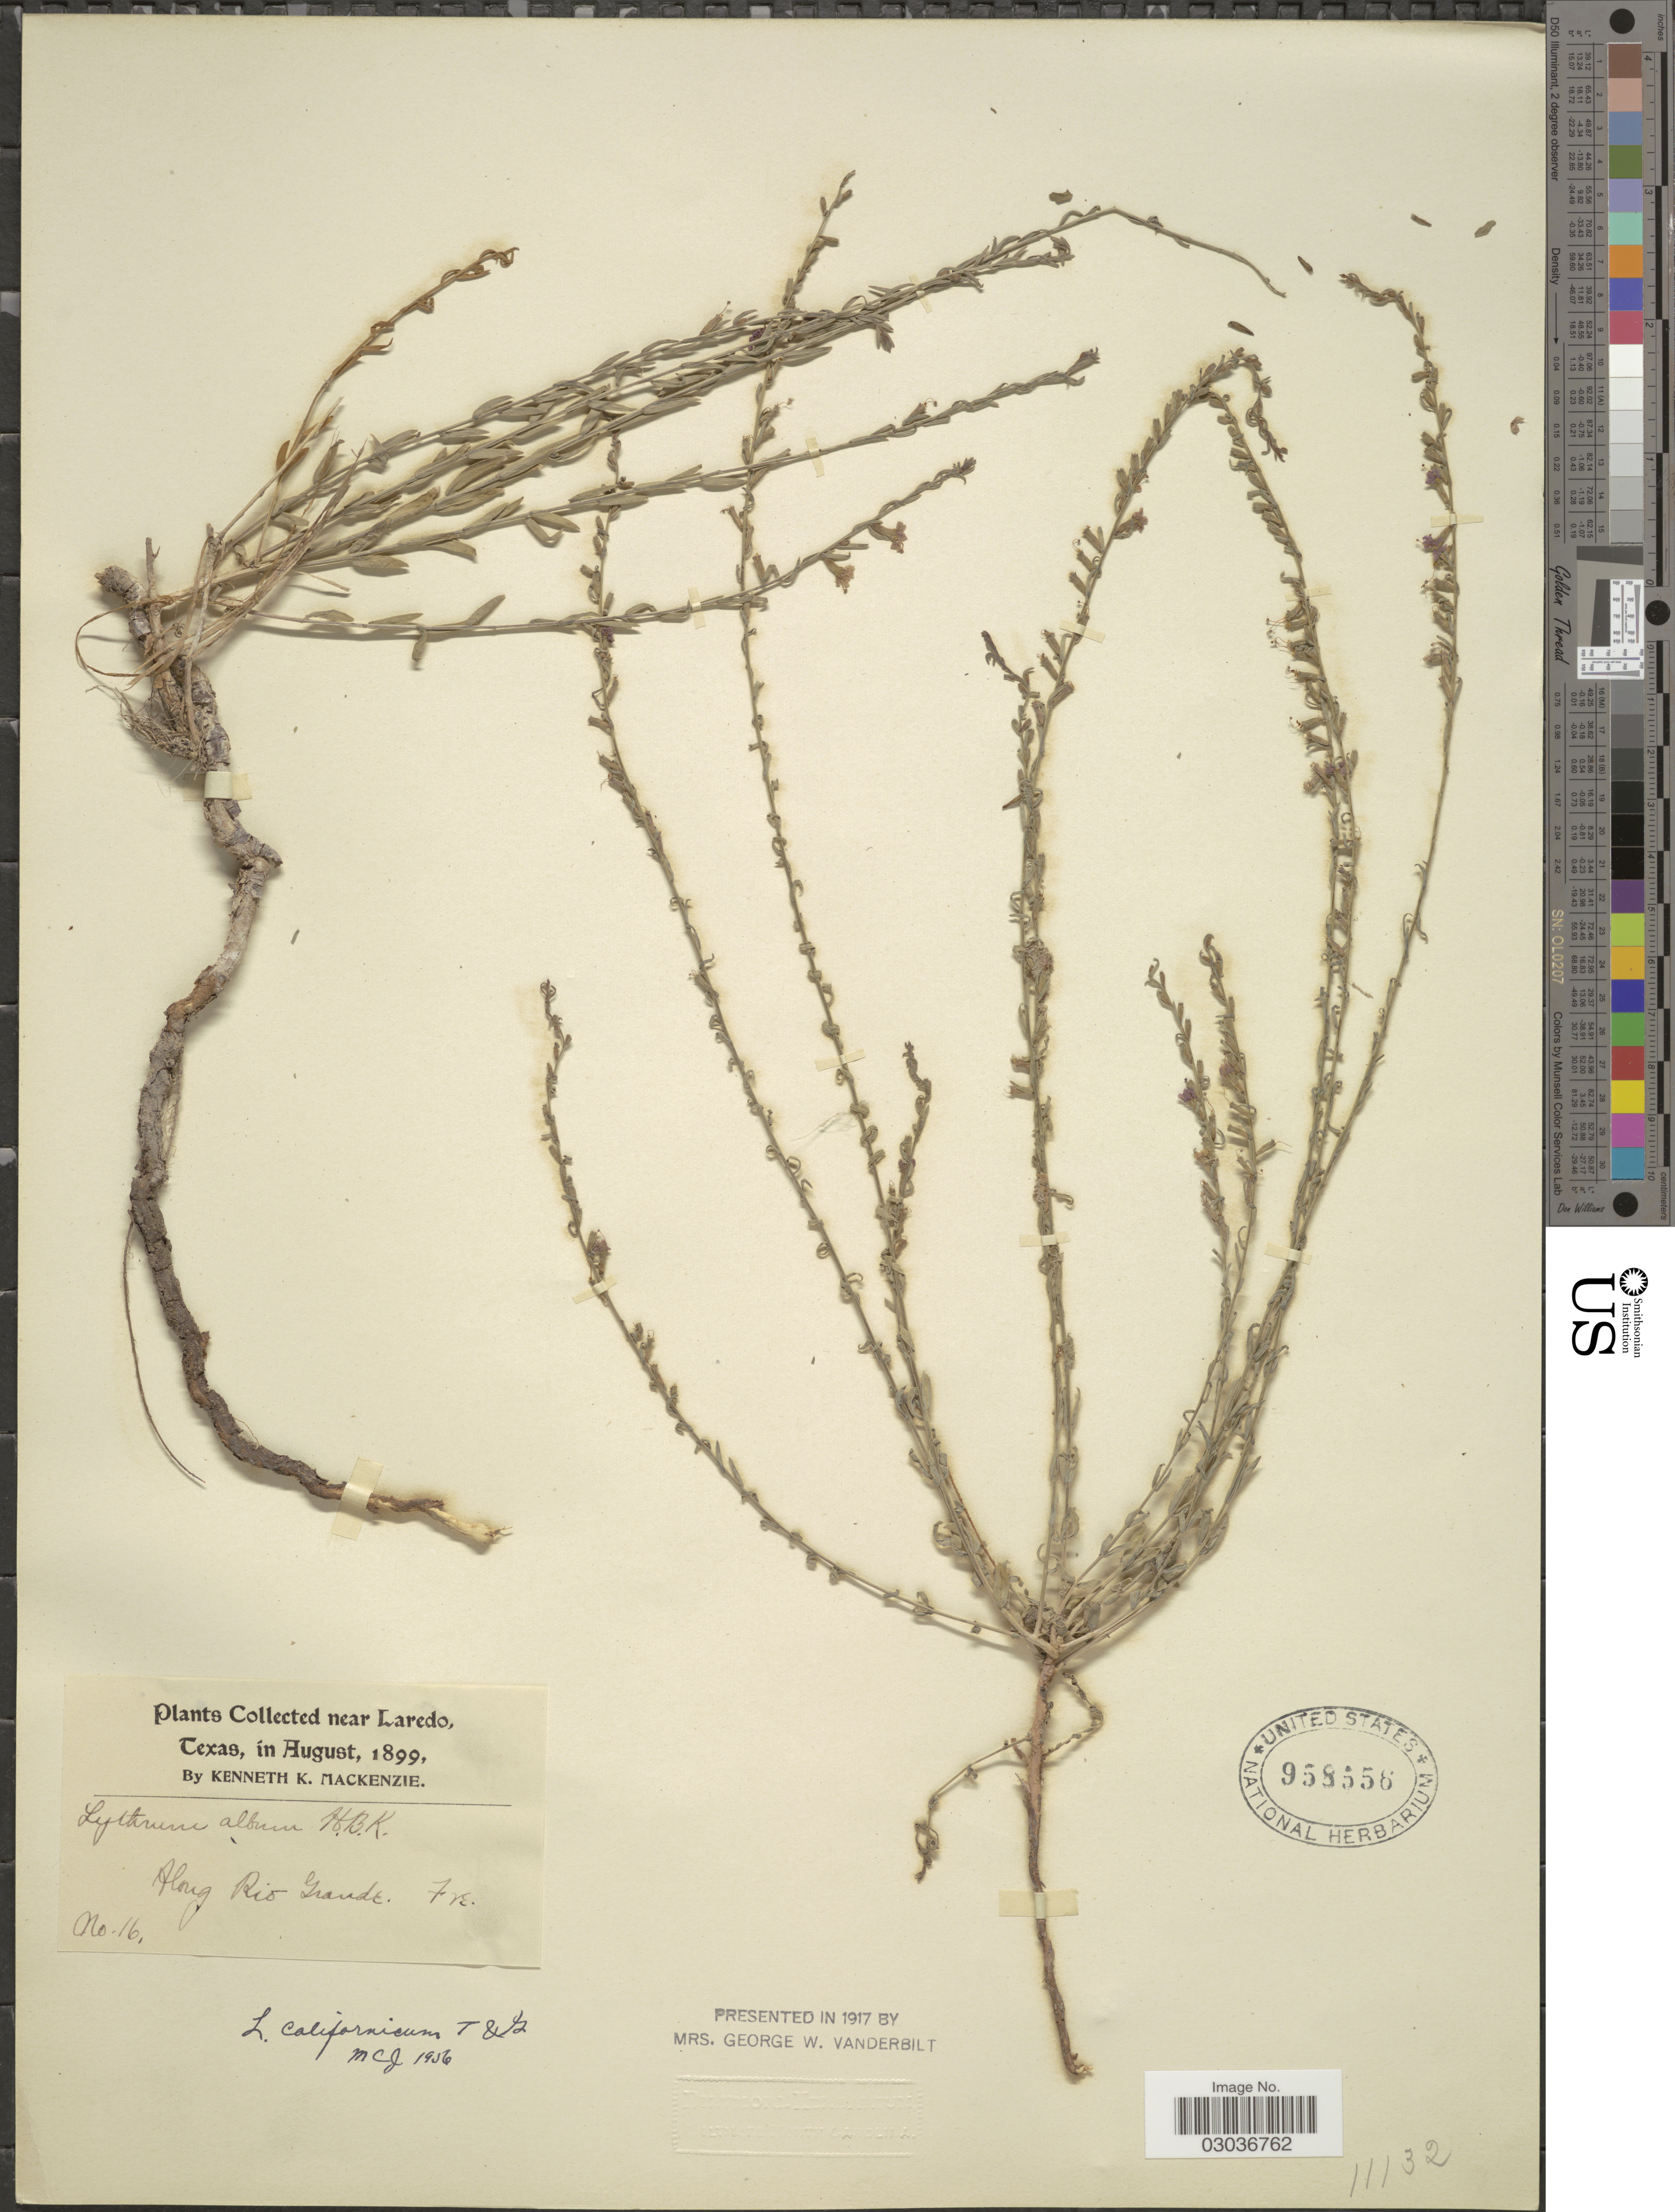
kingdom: Plantae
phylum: Tracheophyta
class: Magnoliopsida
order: Myrtales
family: Lythraceae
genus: Lythrum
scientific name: Lythrum album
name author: Kunth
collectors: K. K. Mackenzie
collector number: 16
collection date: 1899-08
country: United States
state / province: Texas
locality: Collected near Laredo. Along Rio Grande.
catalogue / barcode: US 958556